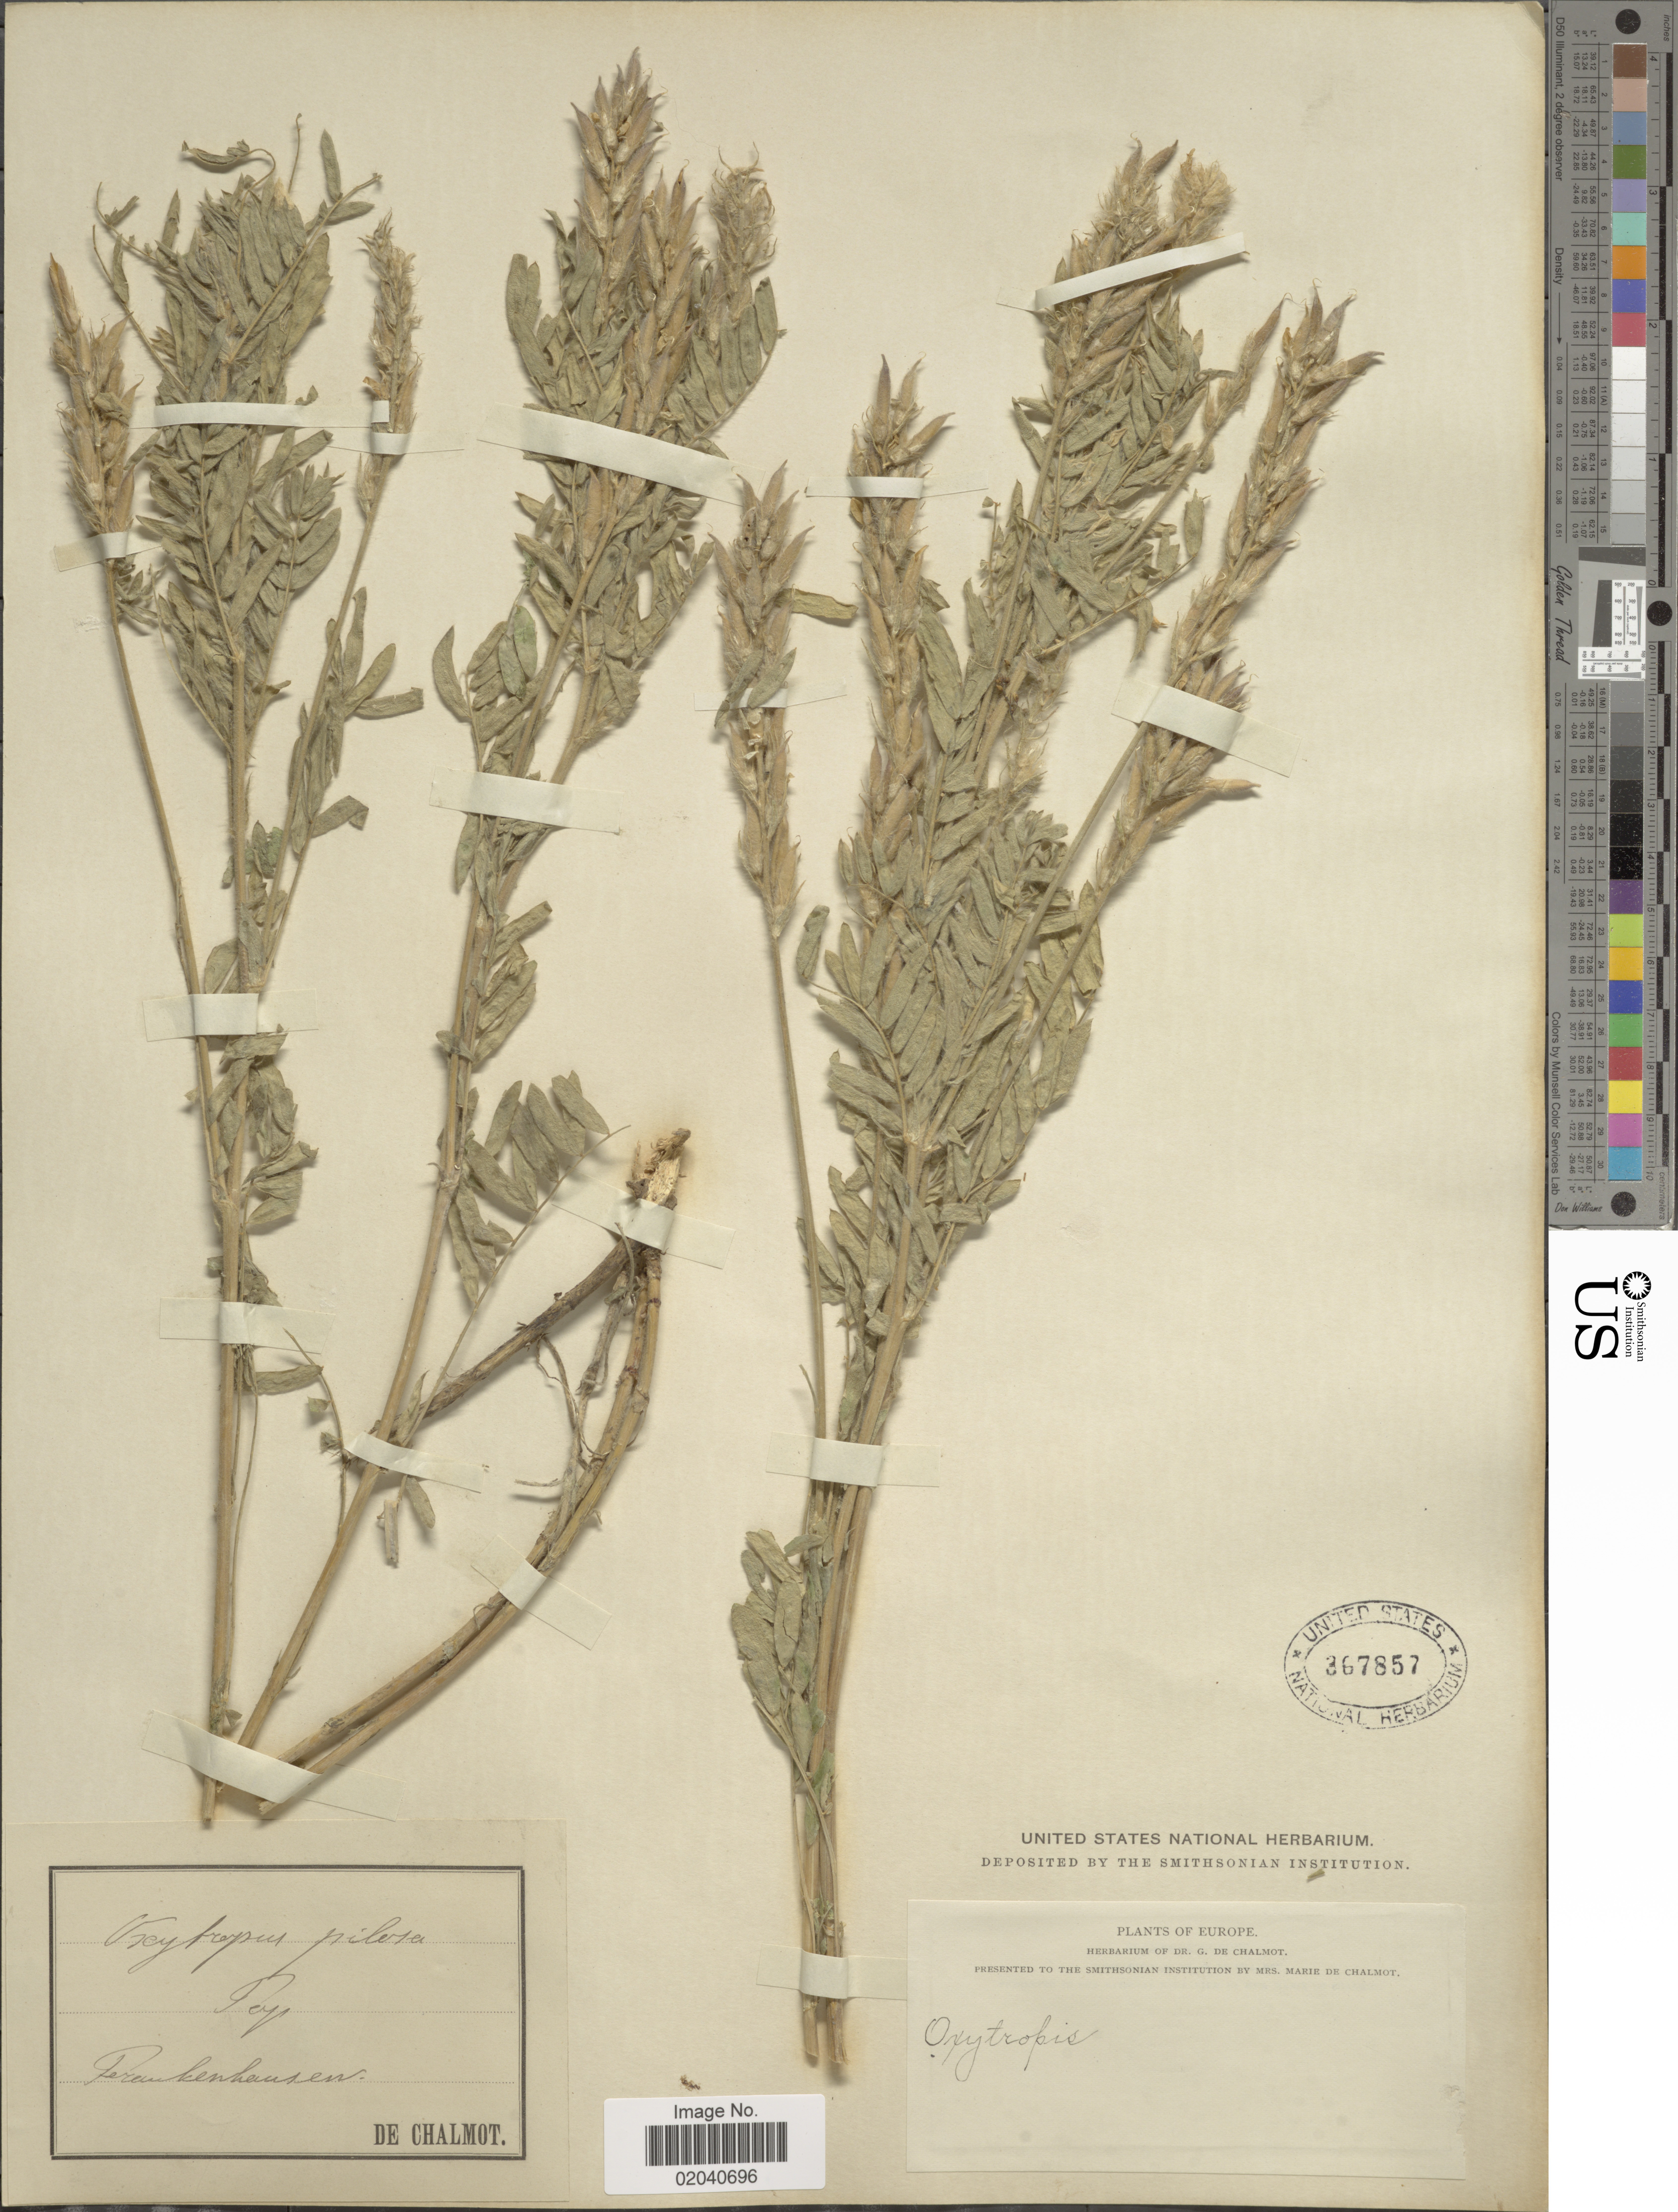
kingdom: Plantae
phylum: Tracheophyta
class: Magnoliopsida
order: Fabales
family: Fabaceae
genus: Oxytropis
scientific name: Oxytropis pilosa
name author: (L.) DC.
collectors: G. de Chalmot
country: Germany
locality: Europe, Frankenhausen [interpreted]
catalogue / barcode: US 367857